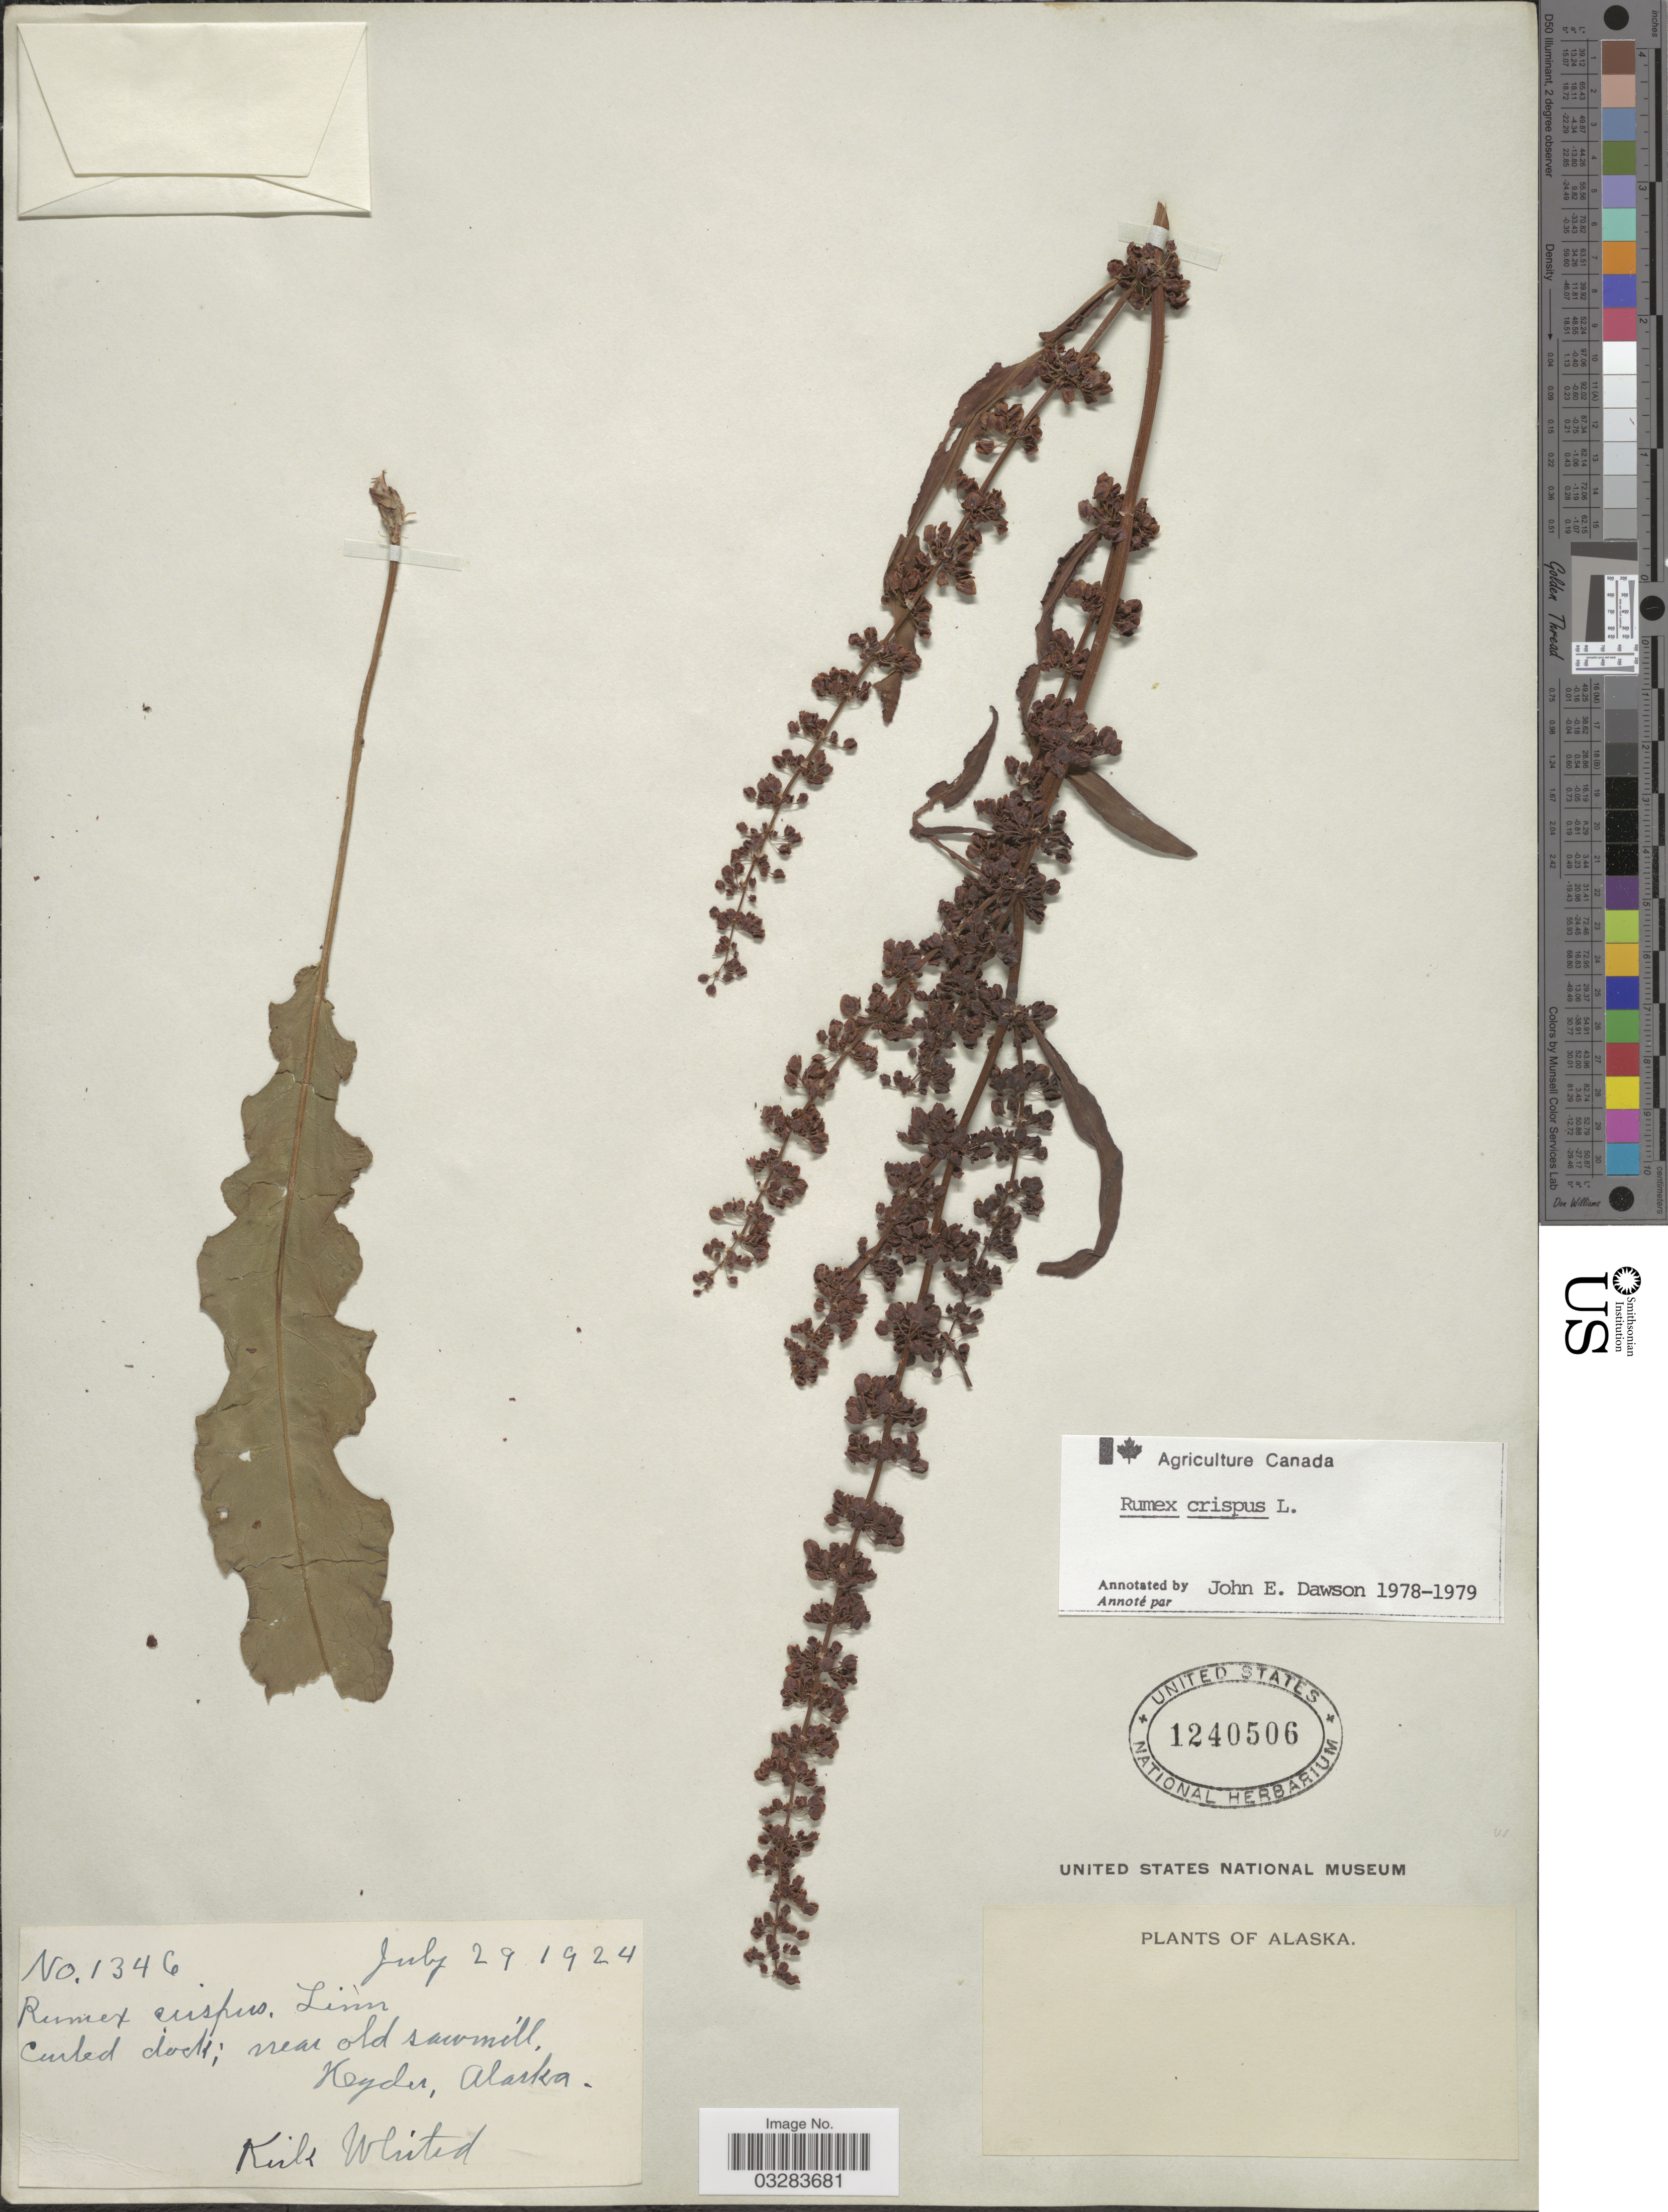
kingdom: Plantae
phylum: Tracheophyta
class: Magnoliopsida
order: Caryophyllales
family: Polygonaceae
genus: Rumex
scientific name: Rumex crispus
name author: L.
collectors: K. Whited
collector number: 1346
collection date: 1924-07-29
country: United States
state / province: Alaska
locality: Near old sawmill, Heyder.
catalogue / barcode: US 1240506